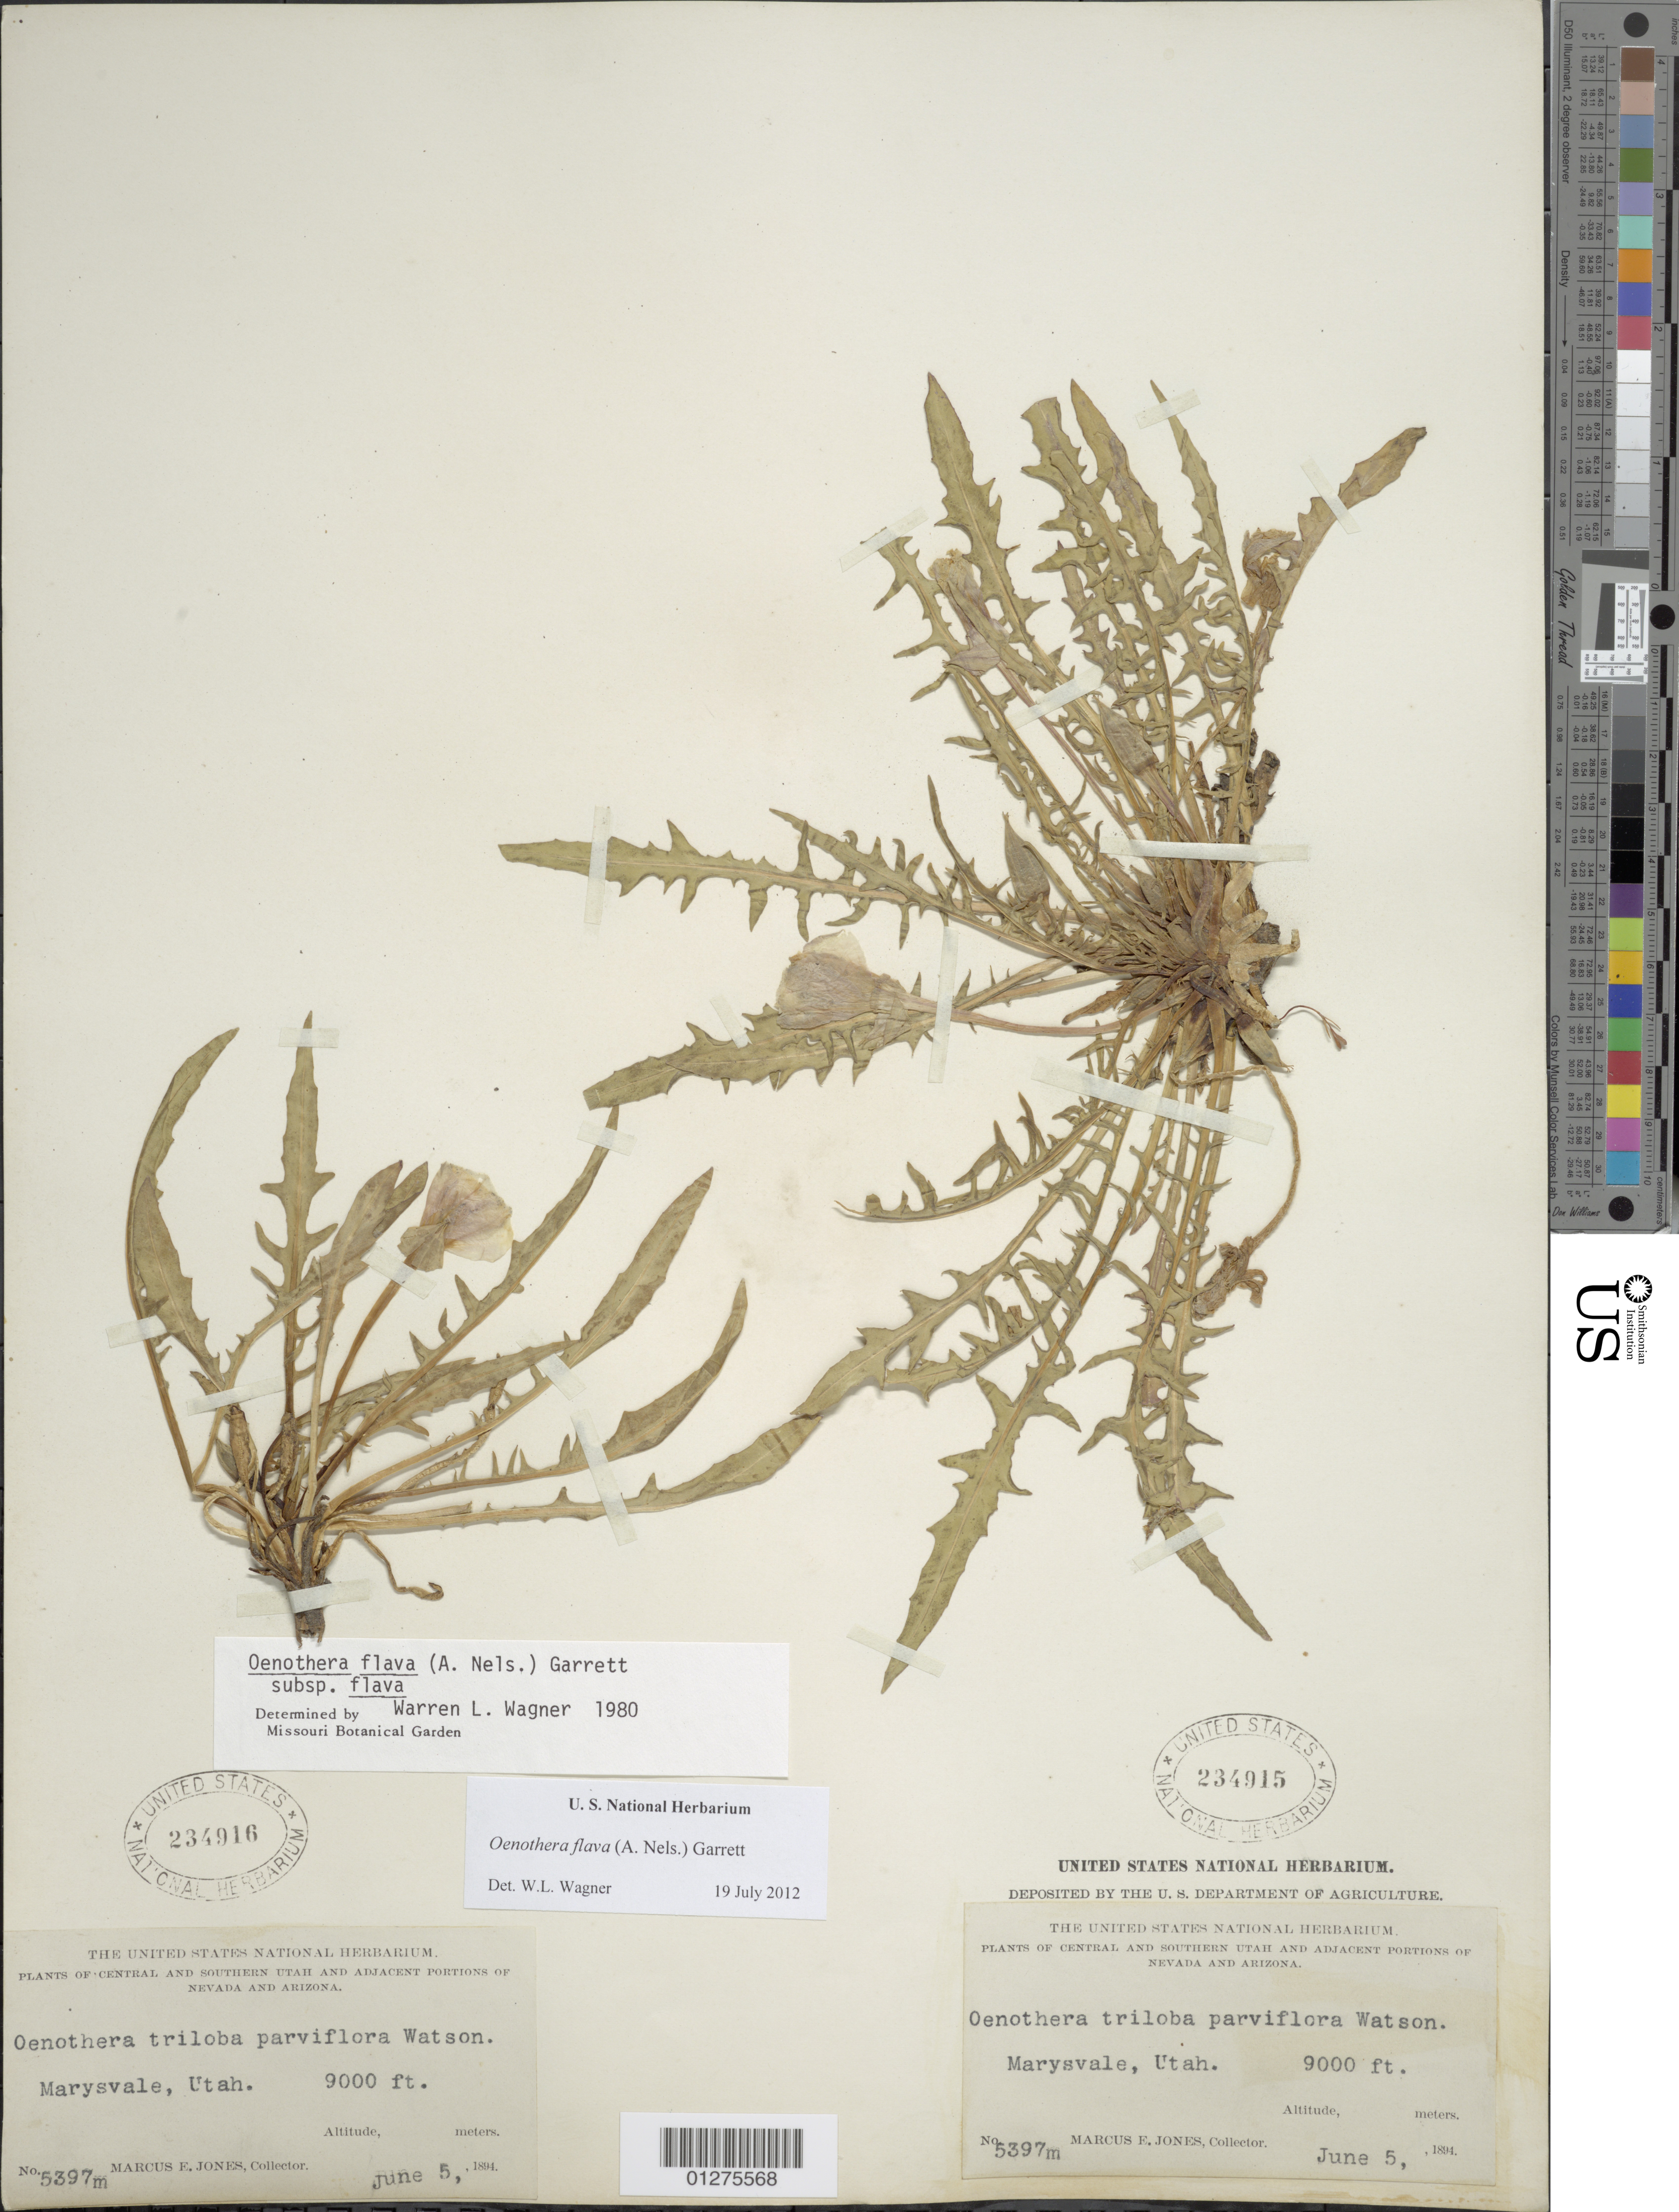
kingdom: Plantae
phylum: Tracheophyta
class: Magnoliopsida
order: Myrtales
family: Onagraceae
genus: Oenothera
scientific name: Oenothera flava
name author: (A. Nelson) Garrett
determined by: Wagner, W. L., (BOT), Smithsonian Institution - National Museum of Natural History (UNITED STATES)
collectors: M. E. Jones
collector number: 5397m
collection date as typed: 05 Jun 1894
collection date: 1894-06-05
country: United States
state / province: Utah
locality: Marysvale.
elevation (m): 2743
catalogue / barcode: US 234915